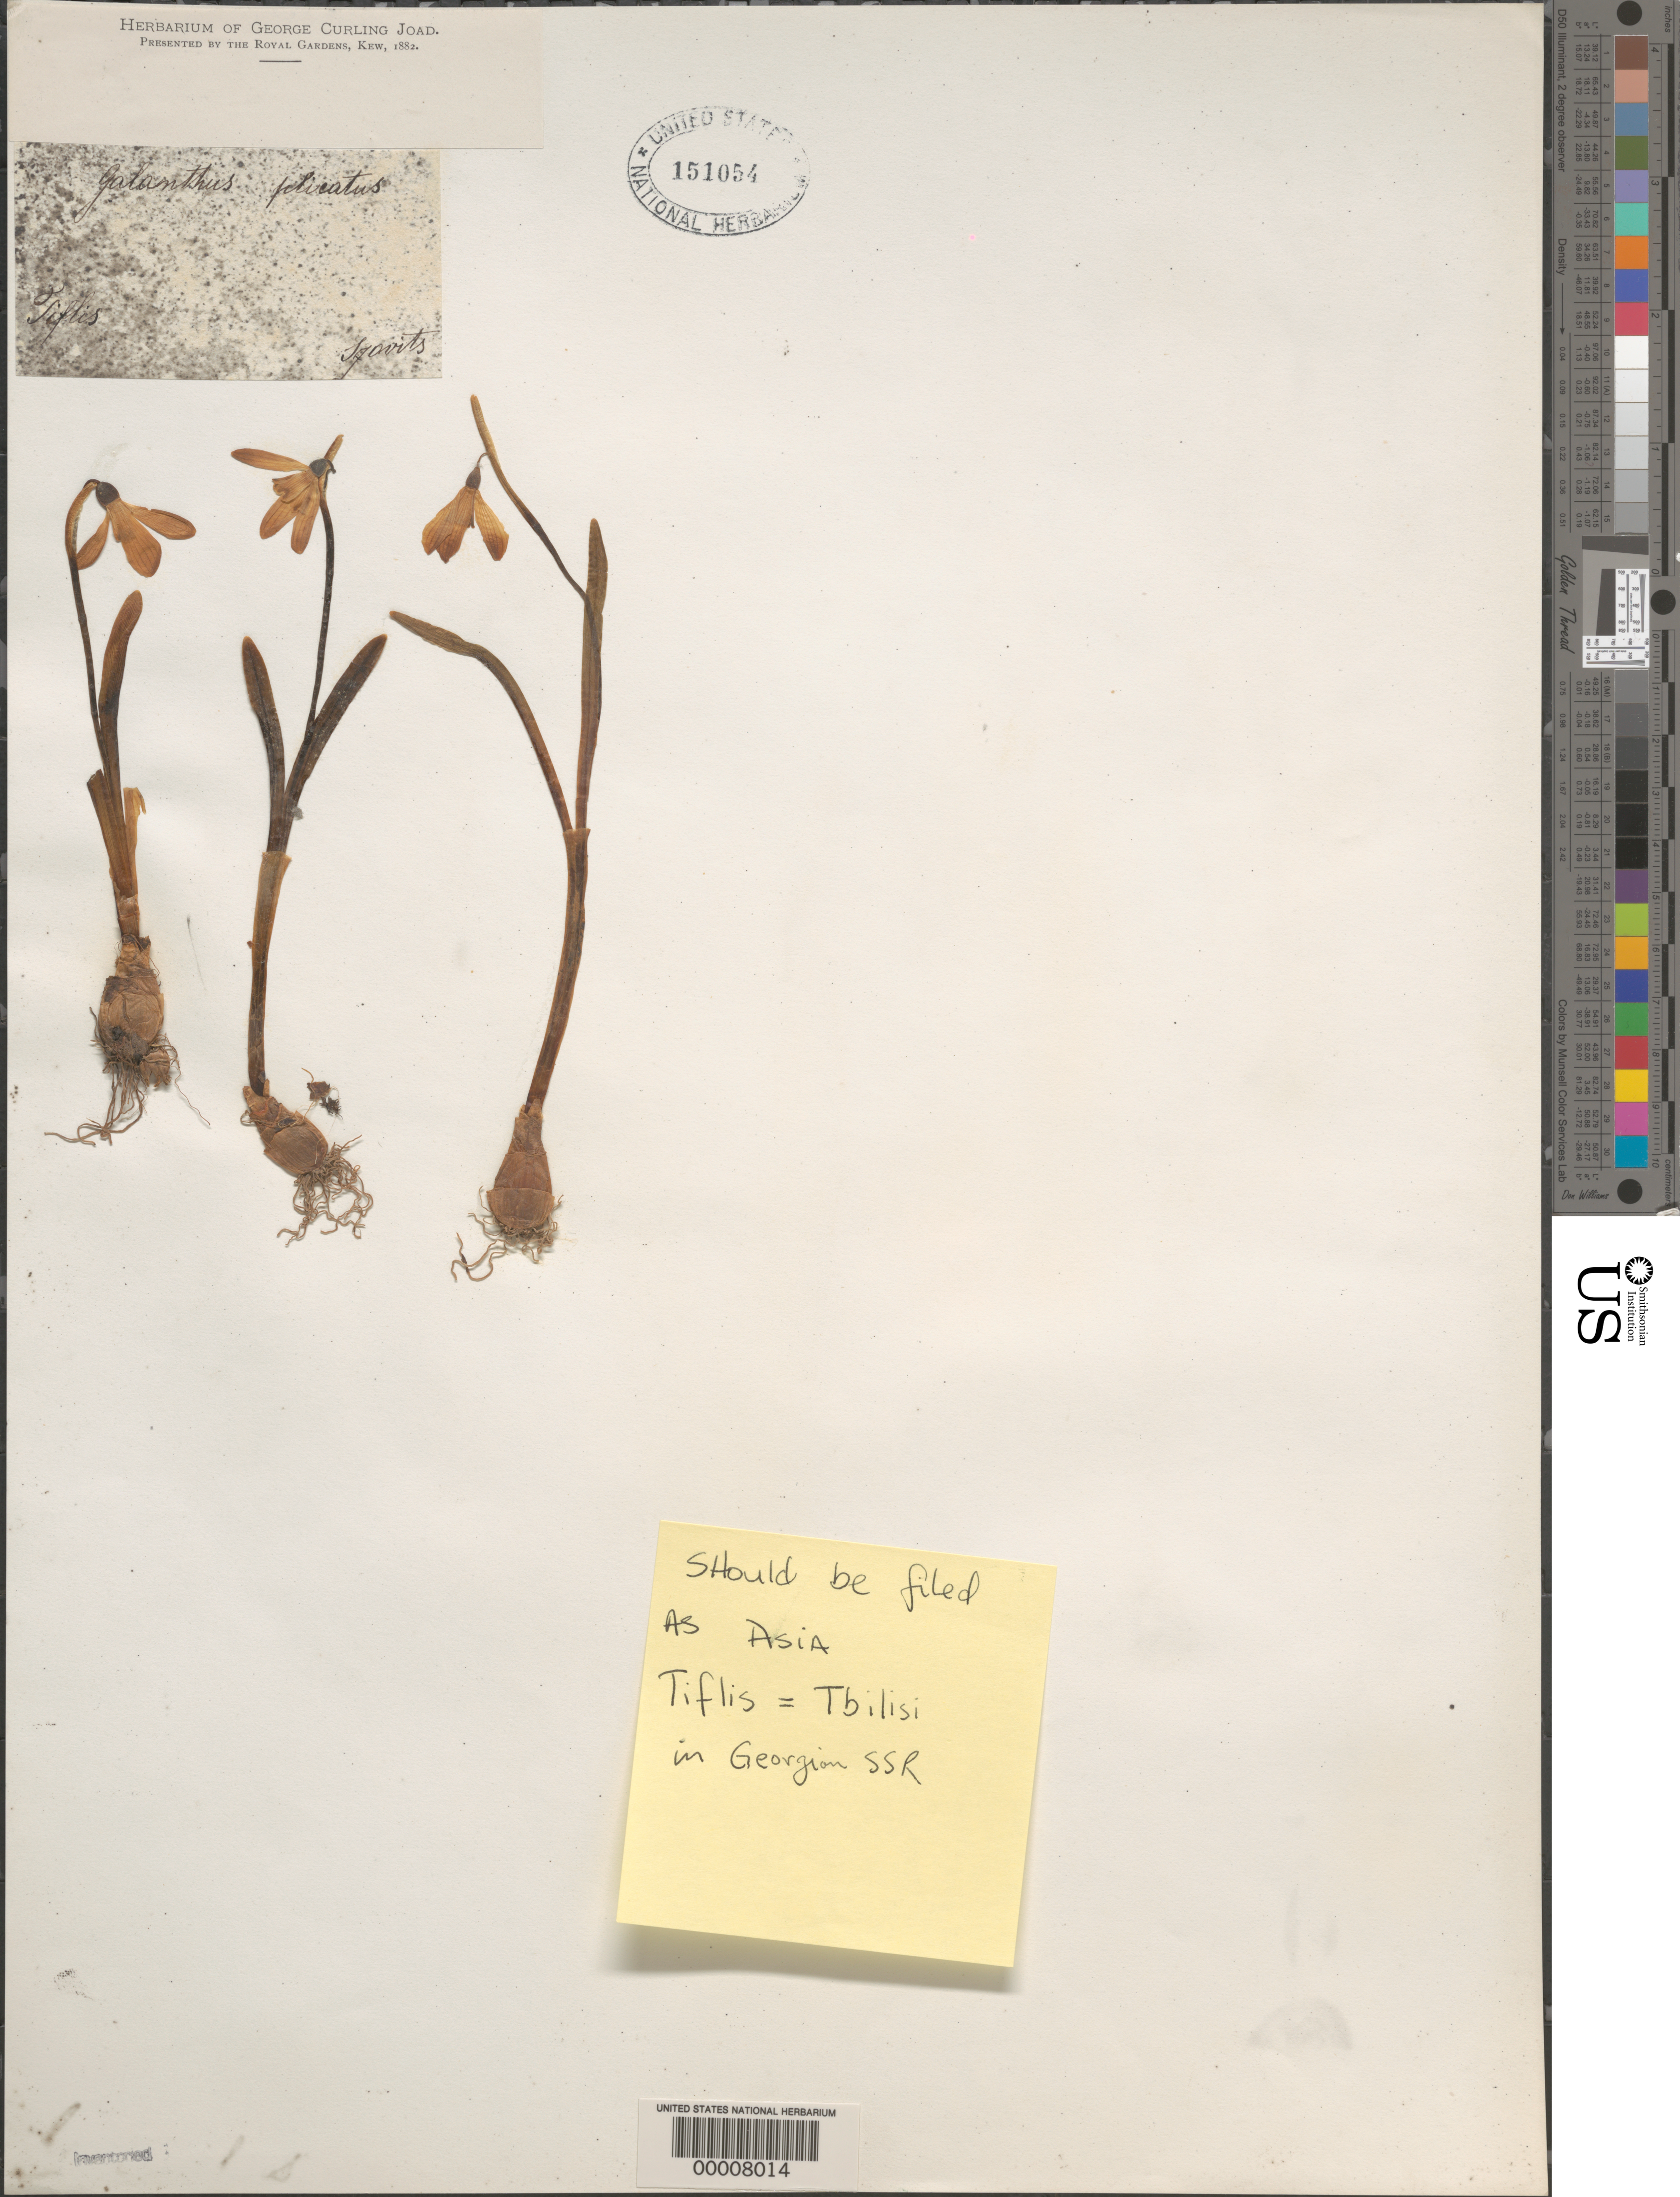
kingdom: Plantae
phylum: Tracheophyta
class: Liliopsida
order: Asparagales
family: Amaryllidaceae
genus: Galanthus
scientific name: Galanthus plicatus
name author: M. Bieb.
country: Georgia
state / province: Tbilisi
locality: Tiflis (Tbilisi)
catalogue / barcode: US 151054